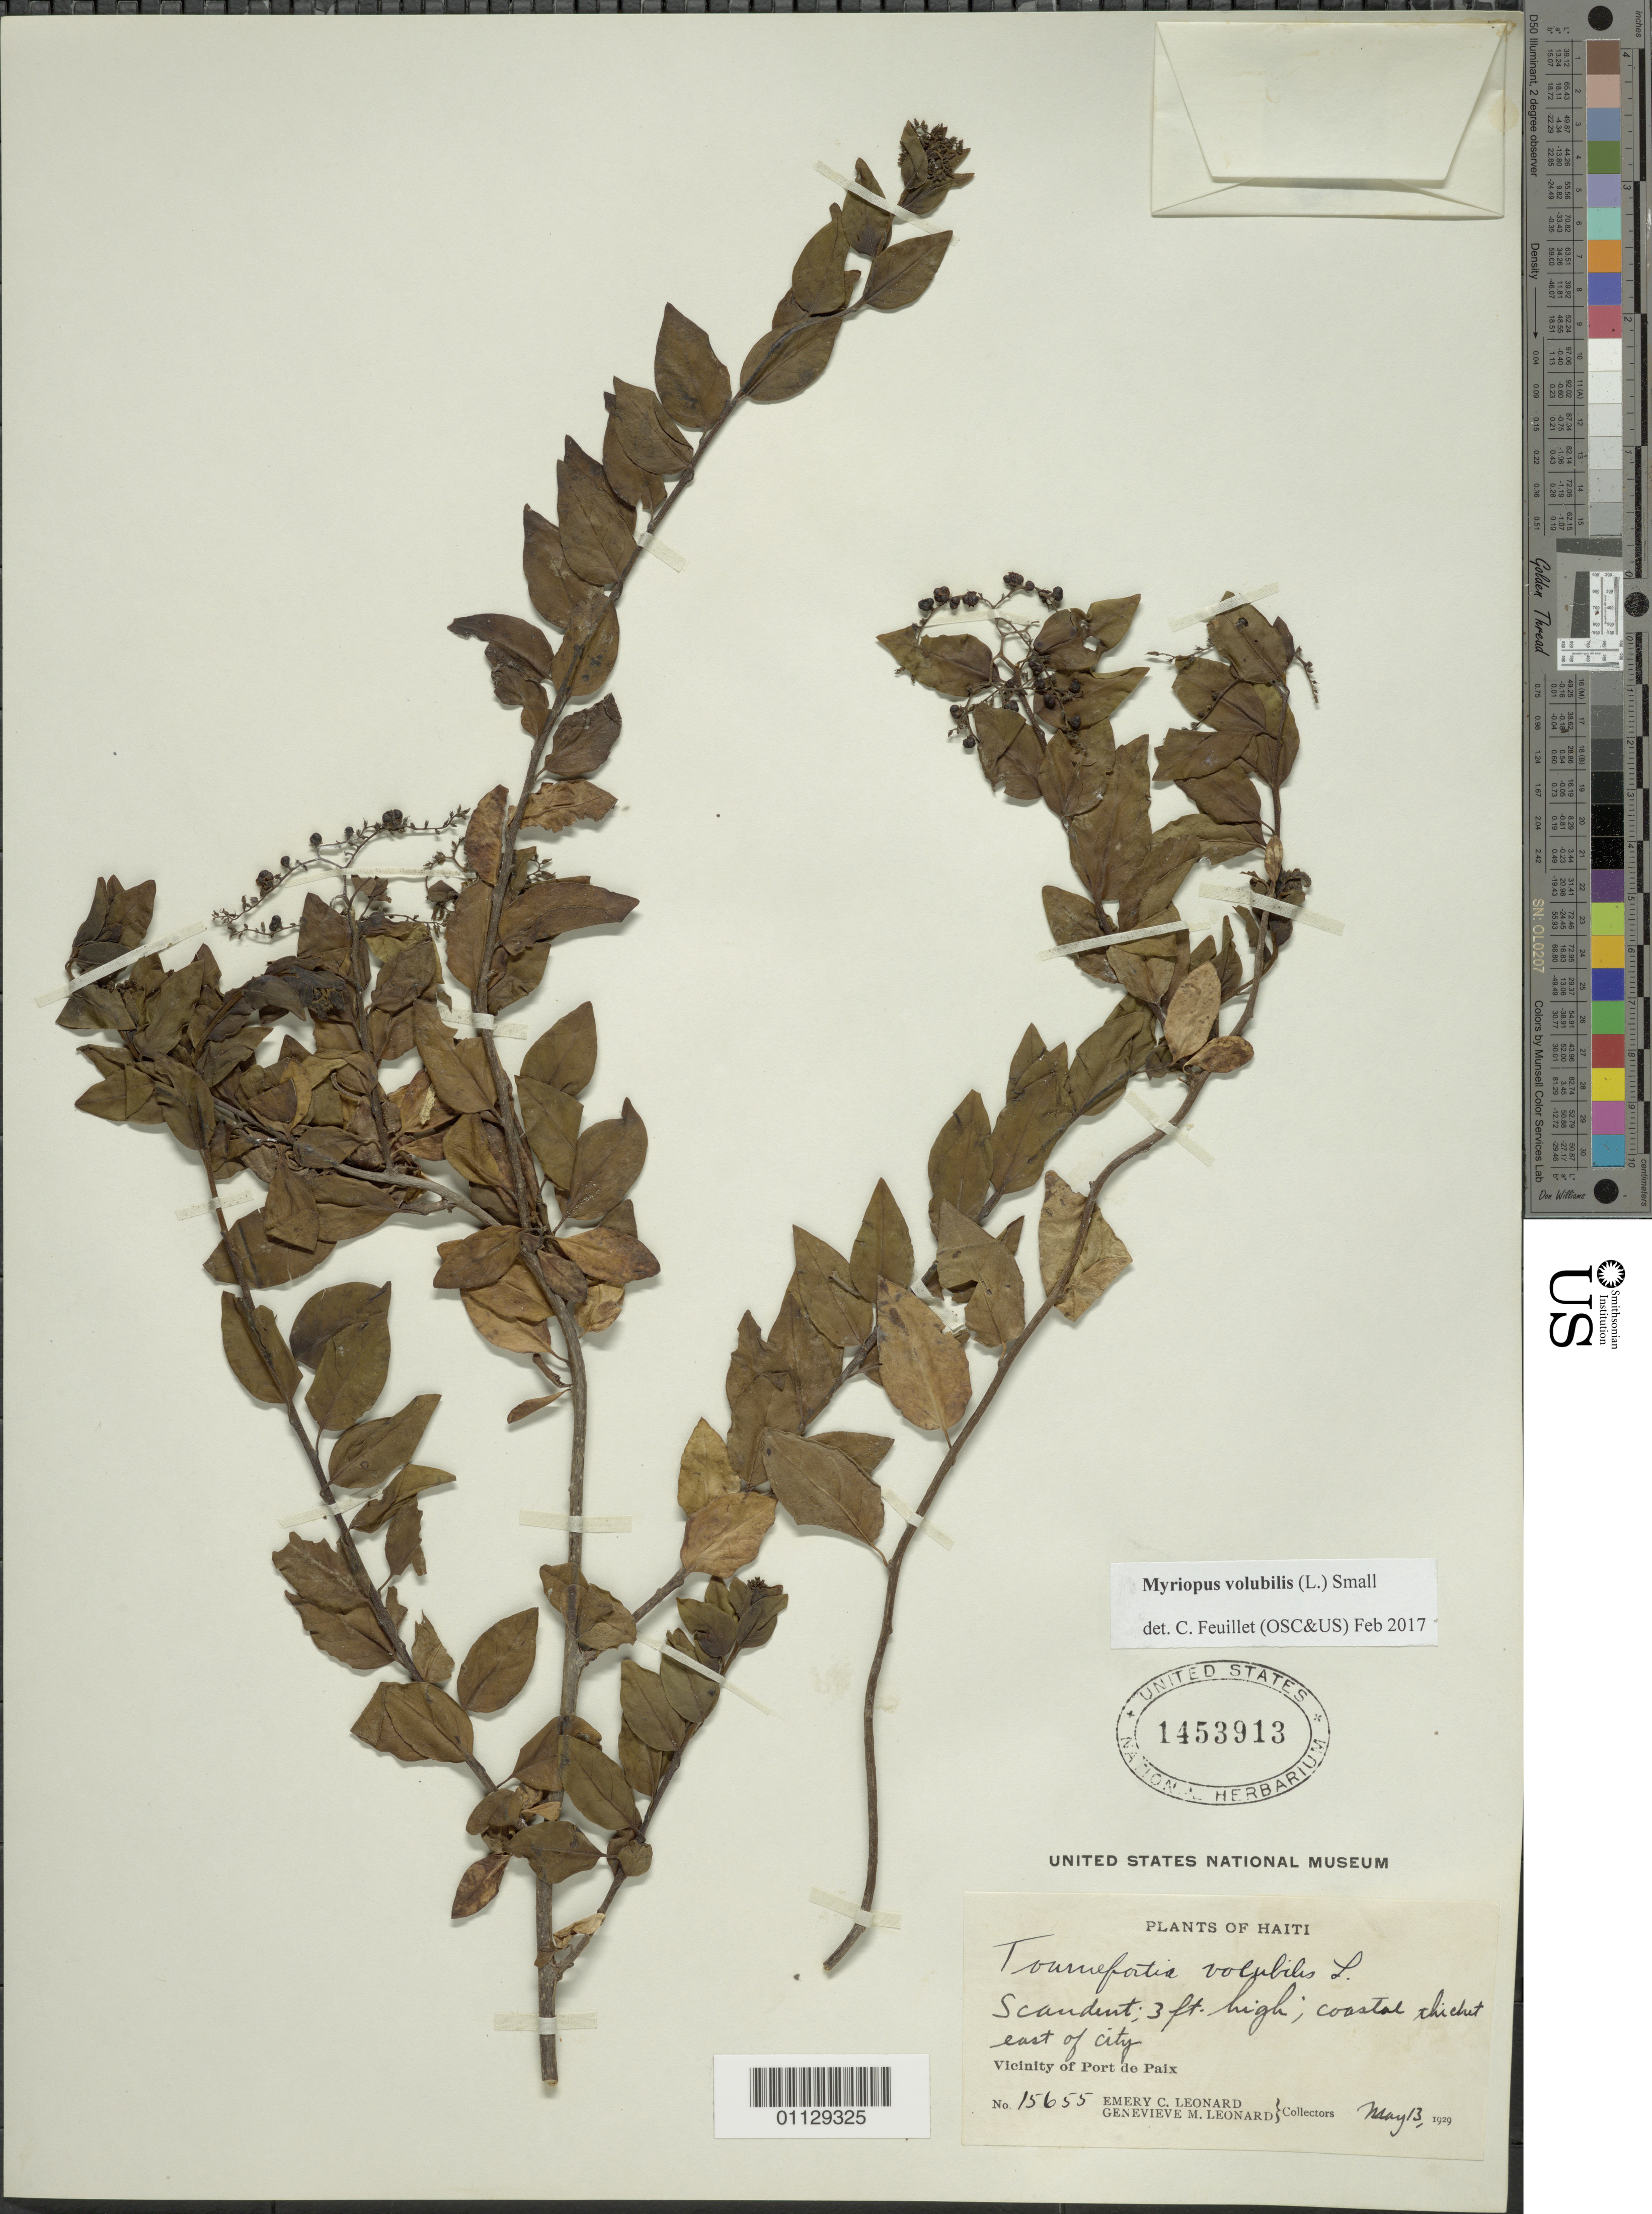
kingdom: Plantae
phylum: Tracheophyta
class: Magnoliopsida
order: Boraginales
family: Heliotropiaceae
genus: Myriopus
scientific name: Myriopus volubilis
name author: (L.) Small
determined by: Feuillet, C.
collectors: E. C. Leonard & G. M. Leonard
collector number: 15655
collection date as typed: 13 May 1929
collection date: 1929-05-13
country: Haiti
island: Hispaniola I.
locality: Port de Paix vicinity, east of city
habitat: Coastal thicket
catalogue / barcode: US 1453913